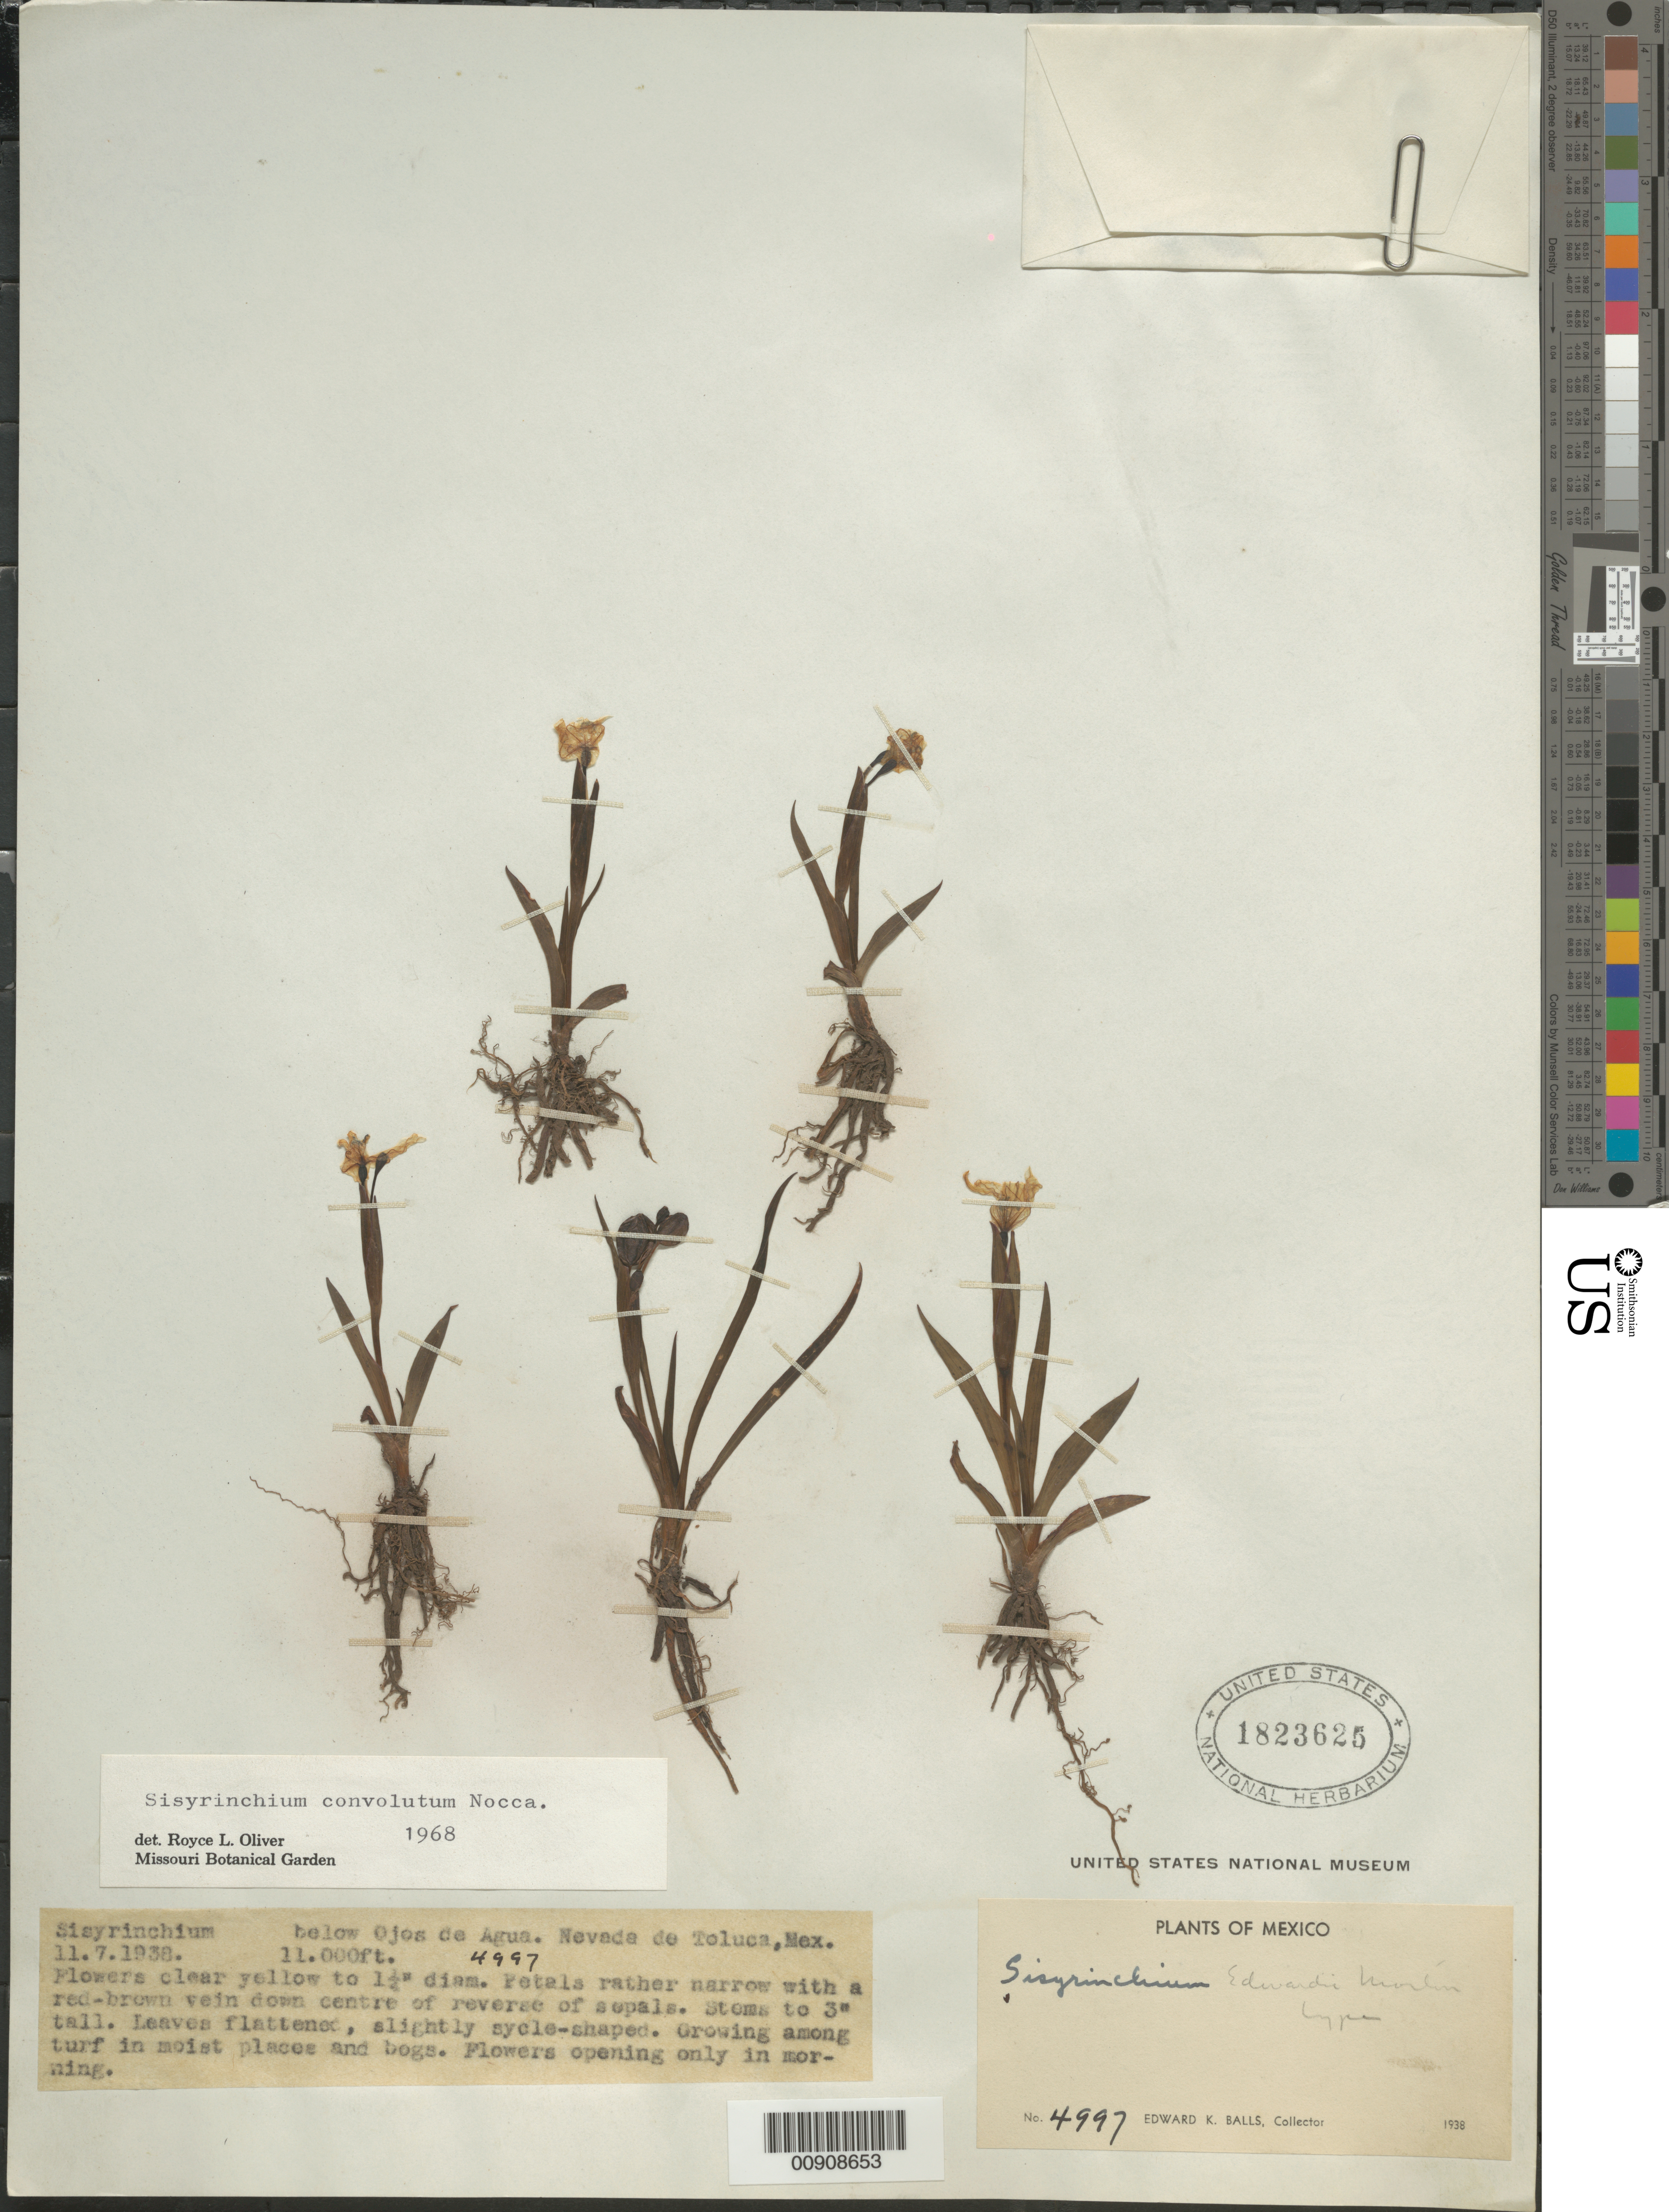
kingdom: Plantae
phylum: Tracheophyta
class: Liliopsida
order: Asparagales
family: Iridaceae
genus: Sisyrinchium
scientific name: Sisyrinchium convolutum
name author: Nocca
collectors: E. K. Balls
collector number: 4997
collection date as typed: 11 Jul 1938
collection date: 1938-07-11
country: Mexico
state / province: México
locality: Below Ojos de Agua, Nevada [sic] de Toluca, Mex.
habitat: Growing among turf in moist places and bogs.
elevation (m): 3353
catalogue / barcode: US 1823625